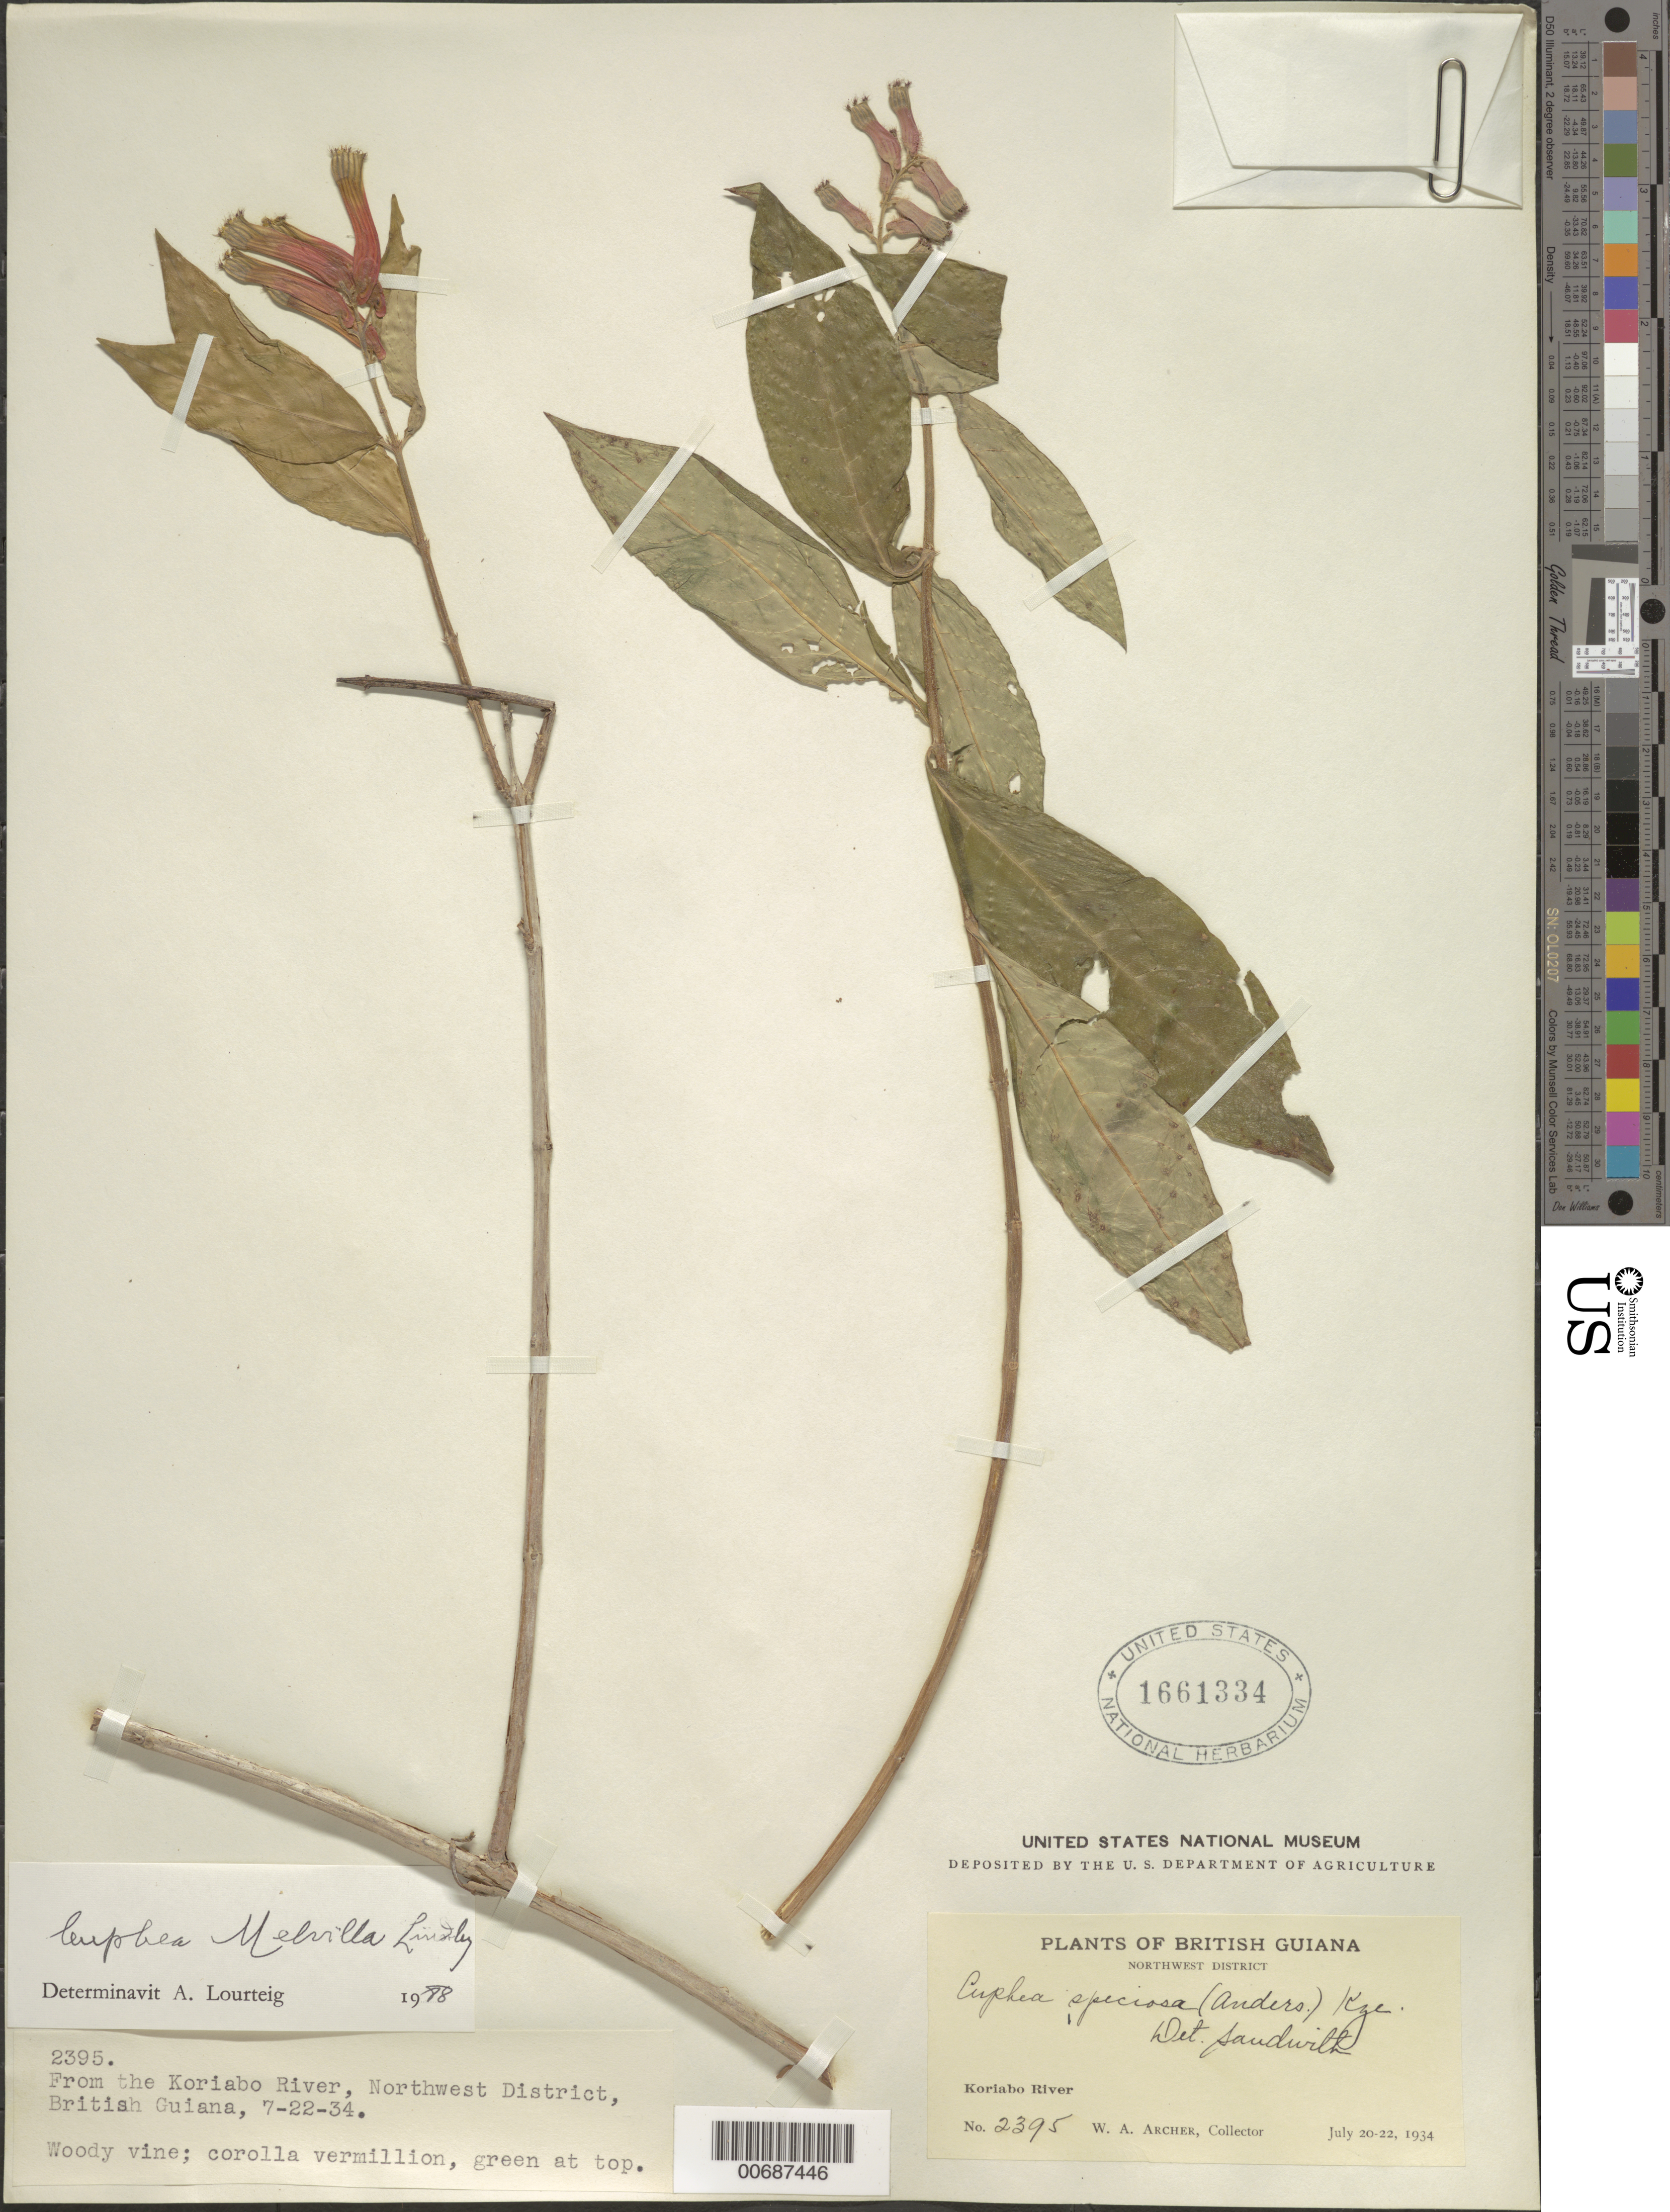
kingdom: Plantae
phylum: Tracheophyta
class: Magnoliopsida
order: Myrtales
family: Lythraceae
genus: Cuphea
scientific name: Cuphea melvilla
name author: Lindl.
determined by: Lourteig, A.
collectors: W. A. Archer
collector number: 2395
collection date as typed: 20-Jul-34 to 22-Jul-34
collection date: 1934-07-20/1934-07-22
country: Guyana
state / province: Barima-Waini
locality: Koriabo River, NW Dist.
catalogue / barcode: US 1661334